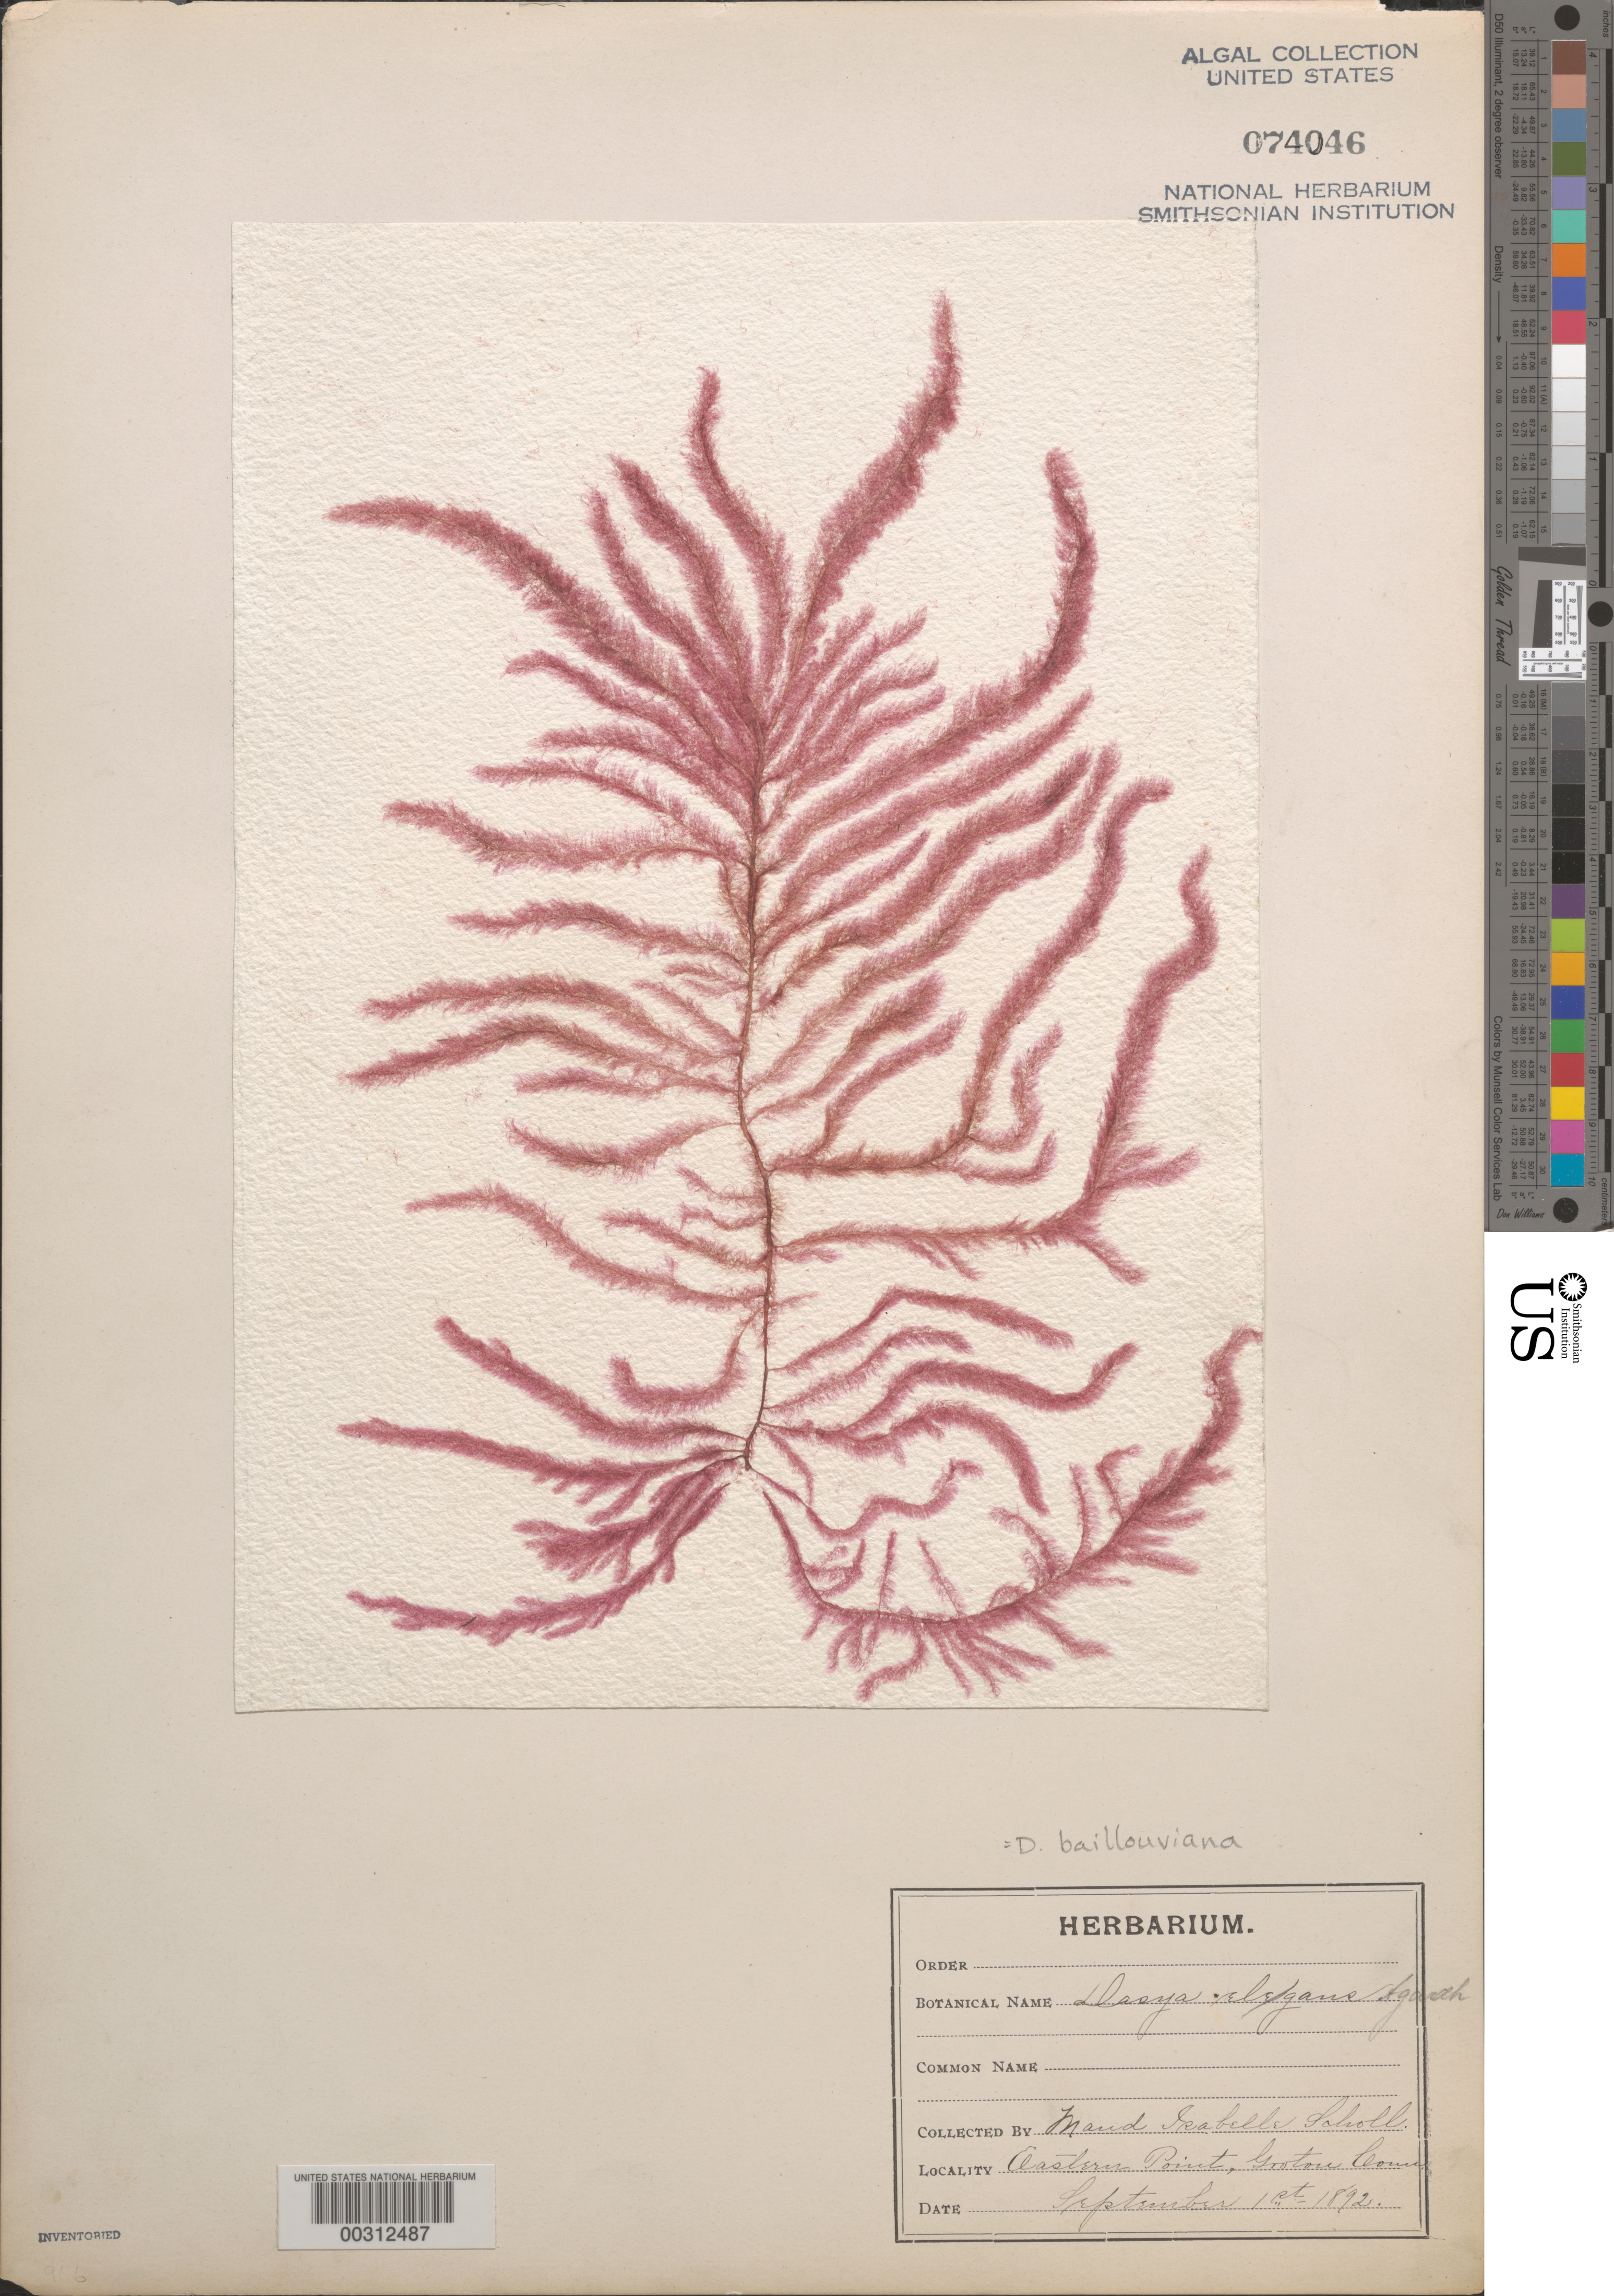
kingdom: Plantae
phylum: Rhodophyta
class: Florideophyceae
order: Ceramiales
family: Dasyaceae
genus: Dasya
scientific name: Dasya pedicellata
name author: (C. Agardh) C. Agardh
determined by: Algae name updating Project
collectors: M. Scholl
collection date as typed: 01 Sep 1892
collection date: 1892-09-01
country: United States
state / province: Connecticut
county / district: New London County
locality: Eastern Point, Groton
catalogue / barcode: US 74046